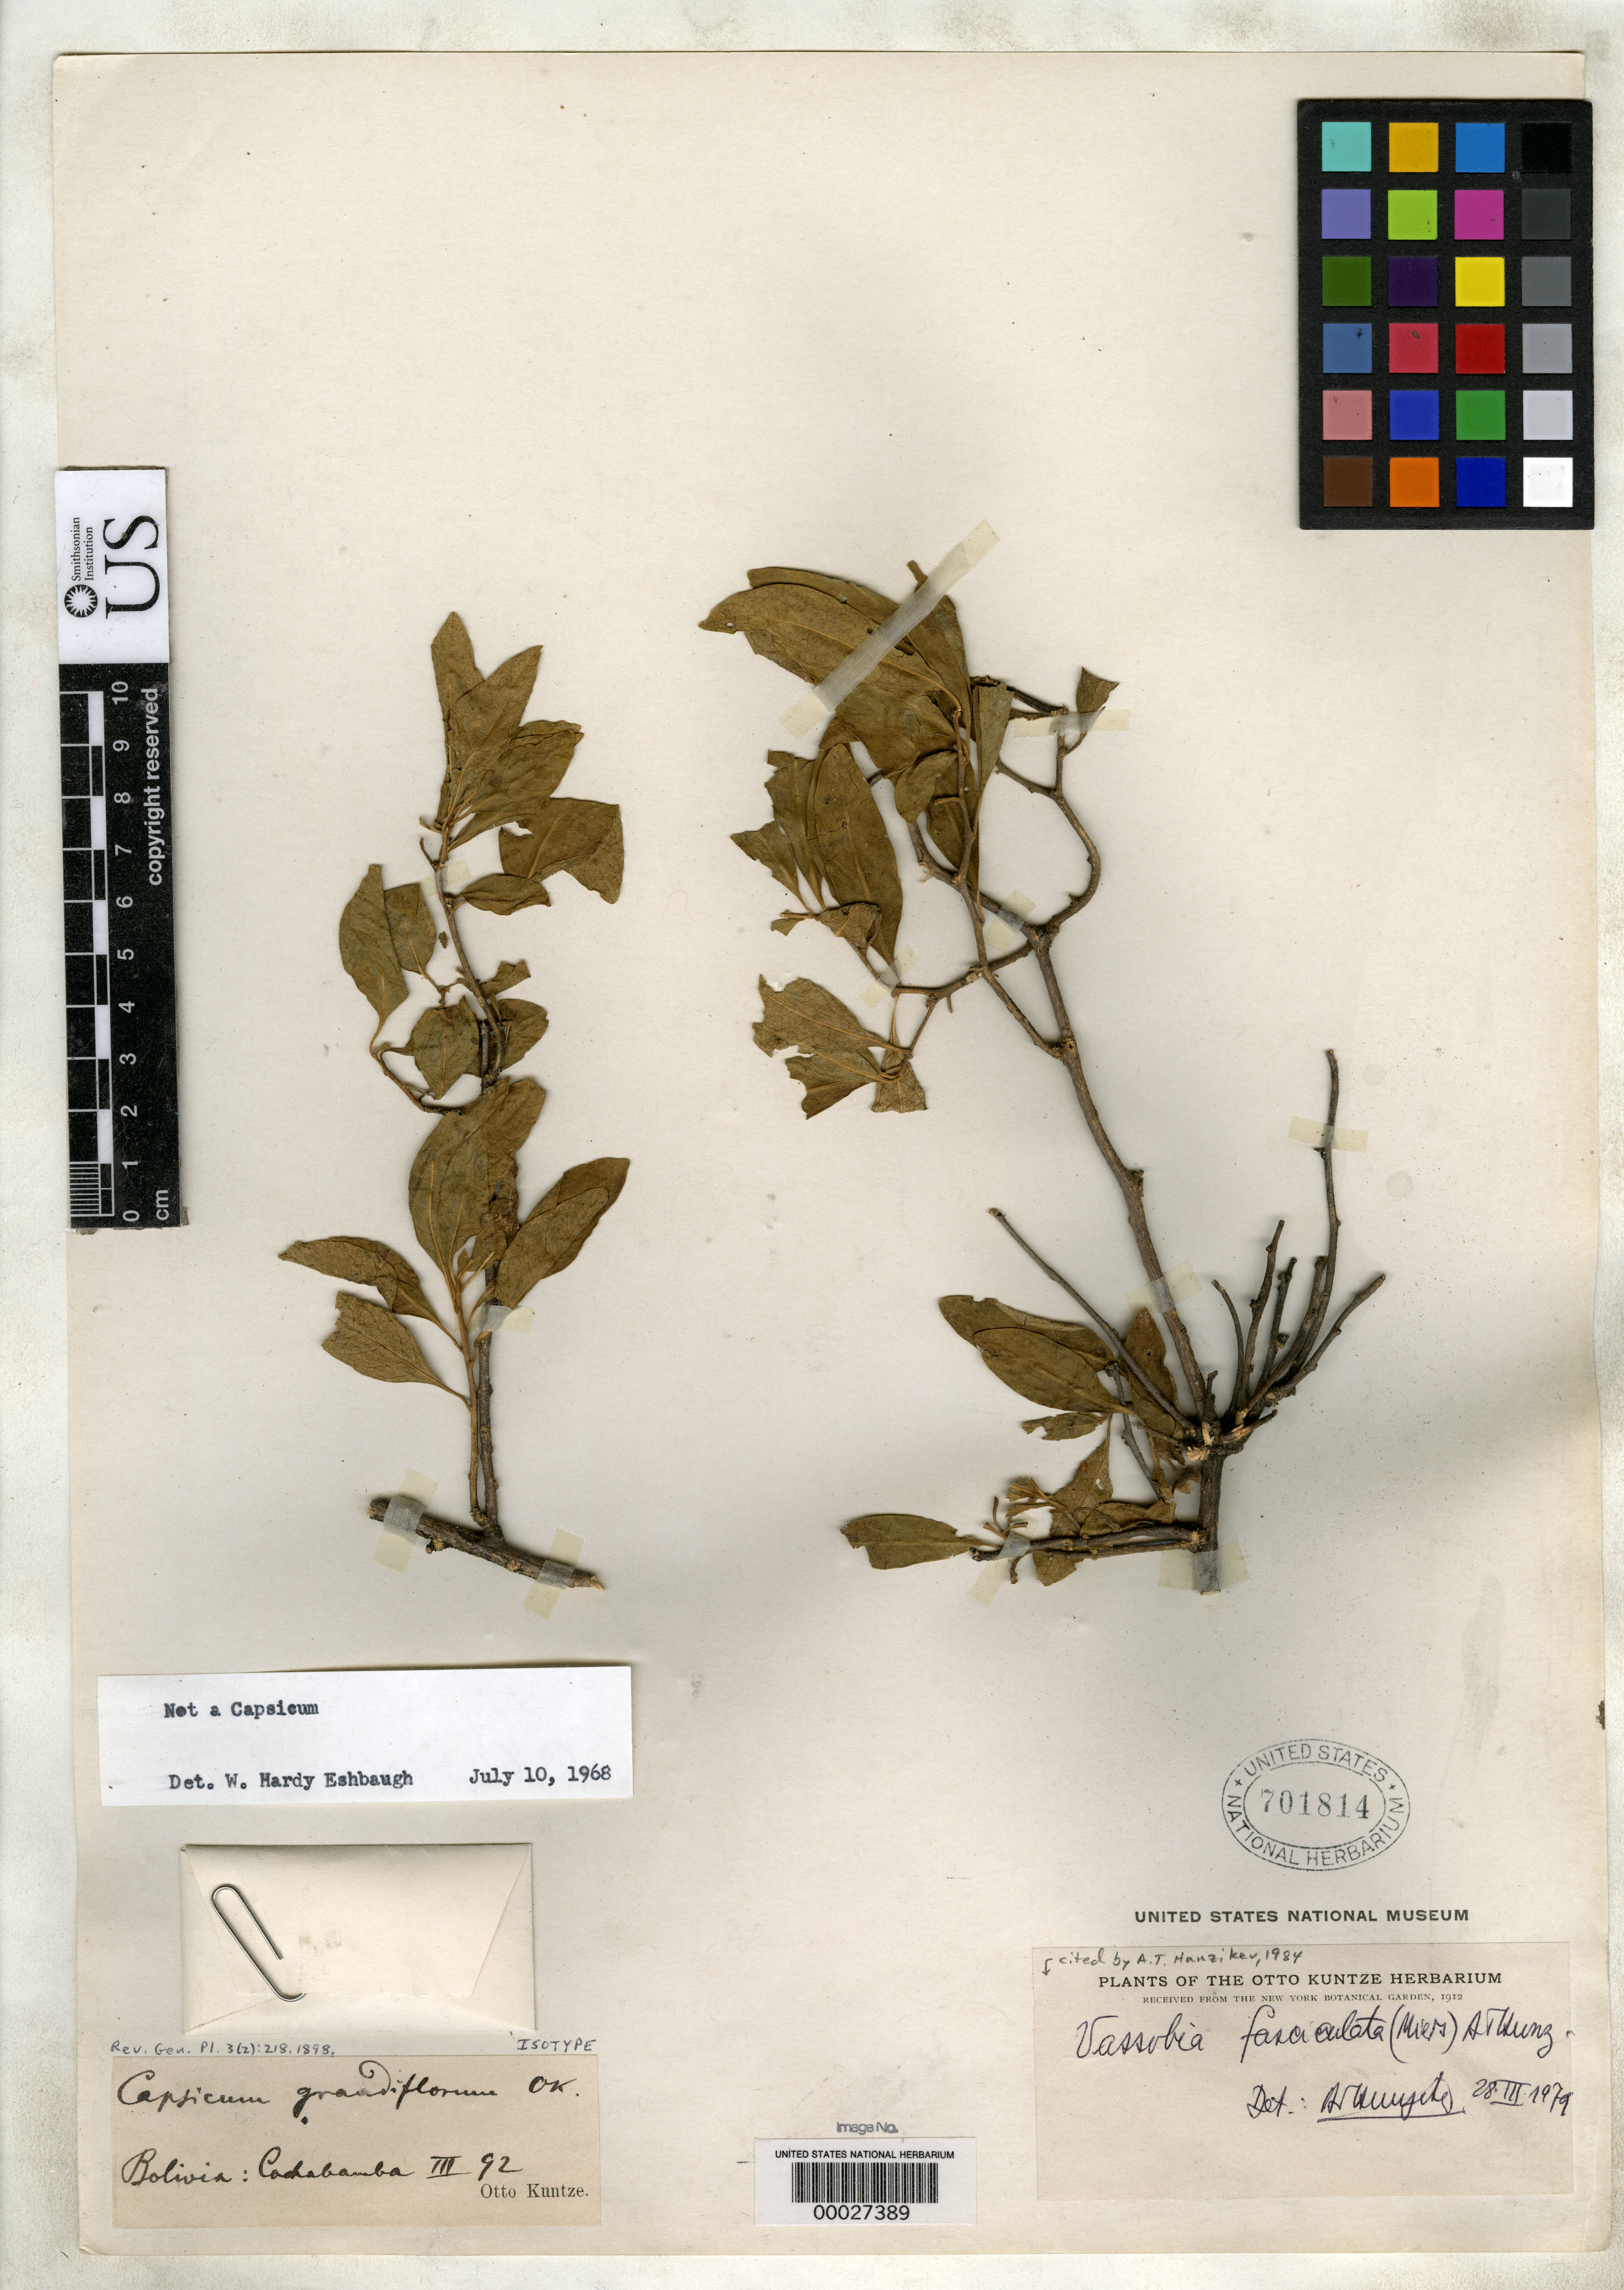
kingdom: Plantae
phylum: Tracheophyta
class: Magnoliopsida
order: Solanales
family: Solanaceae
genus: Capsicum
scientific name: Capsicum grandiflorum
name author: Kuntze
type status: Isotype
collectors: C.E.O. Kuntze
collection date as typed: Mar 1892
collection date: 1892-03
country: Bolivia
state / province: Cochabamba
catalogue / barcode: US 701814